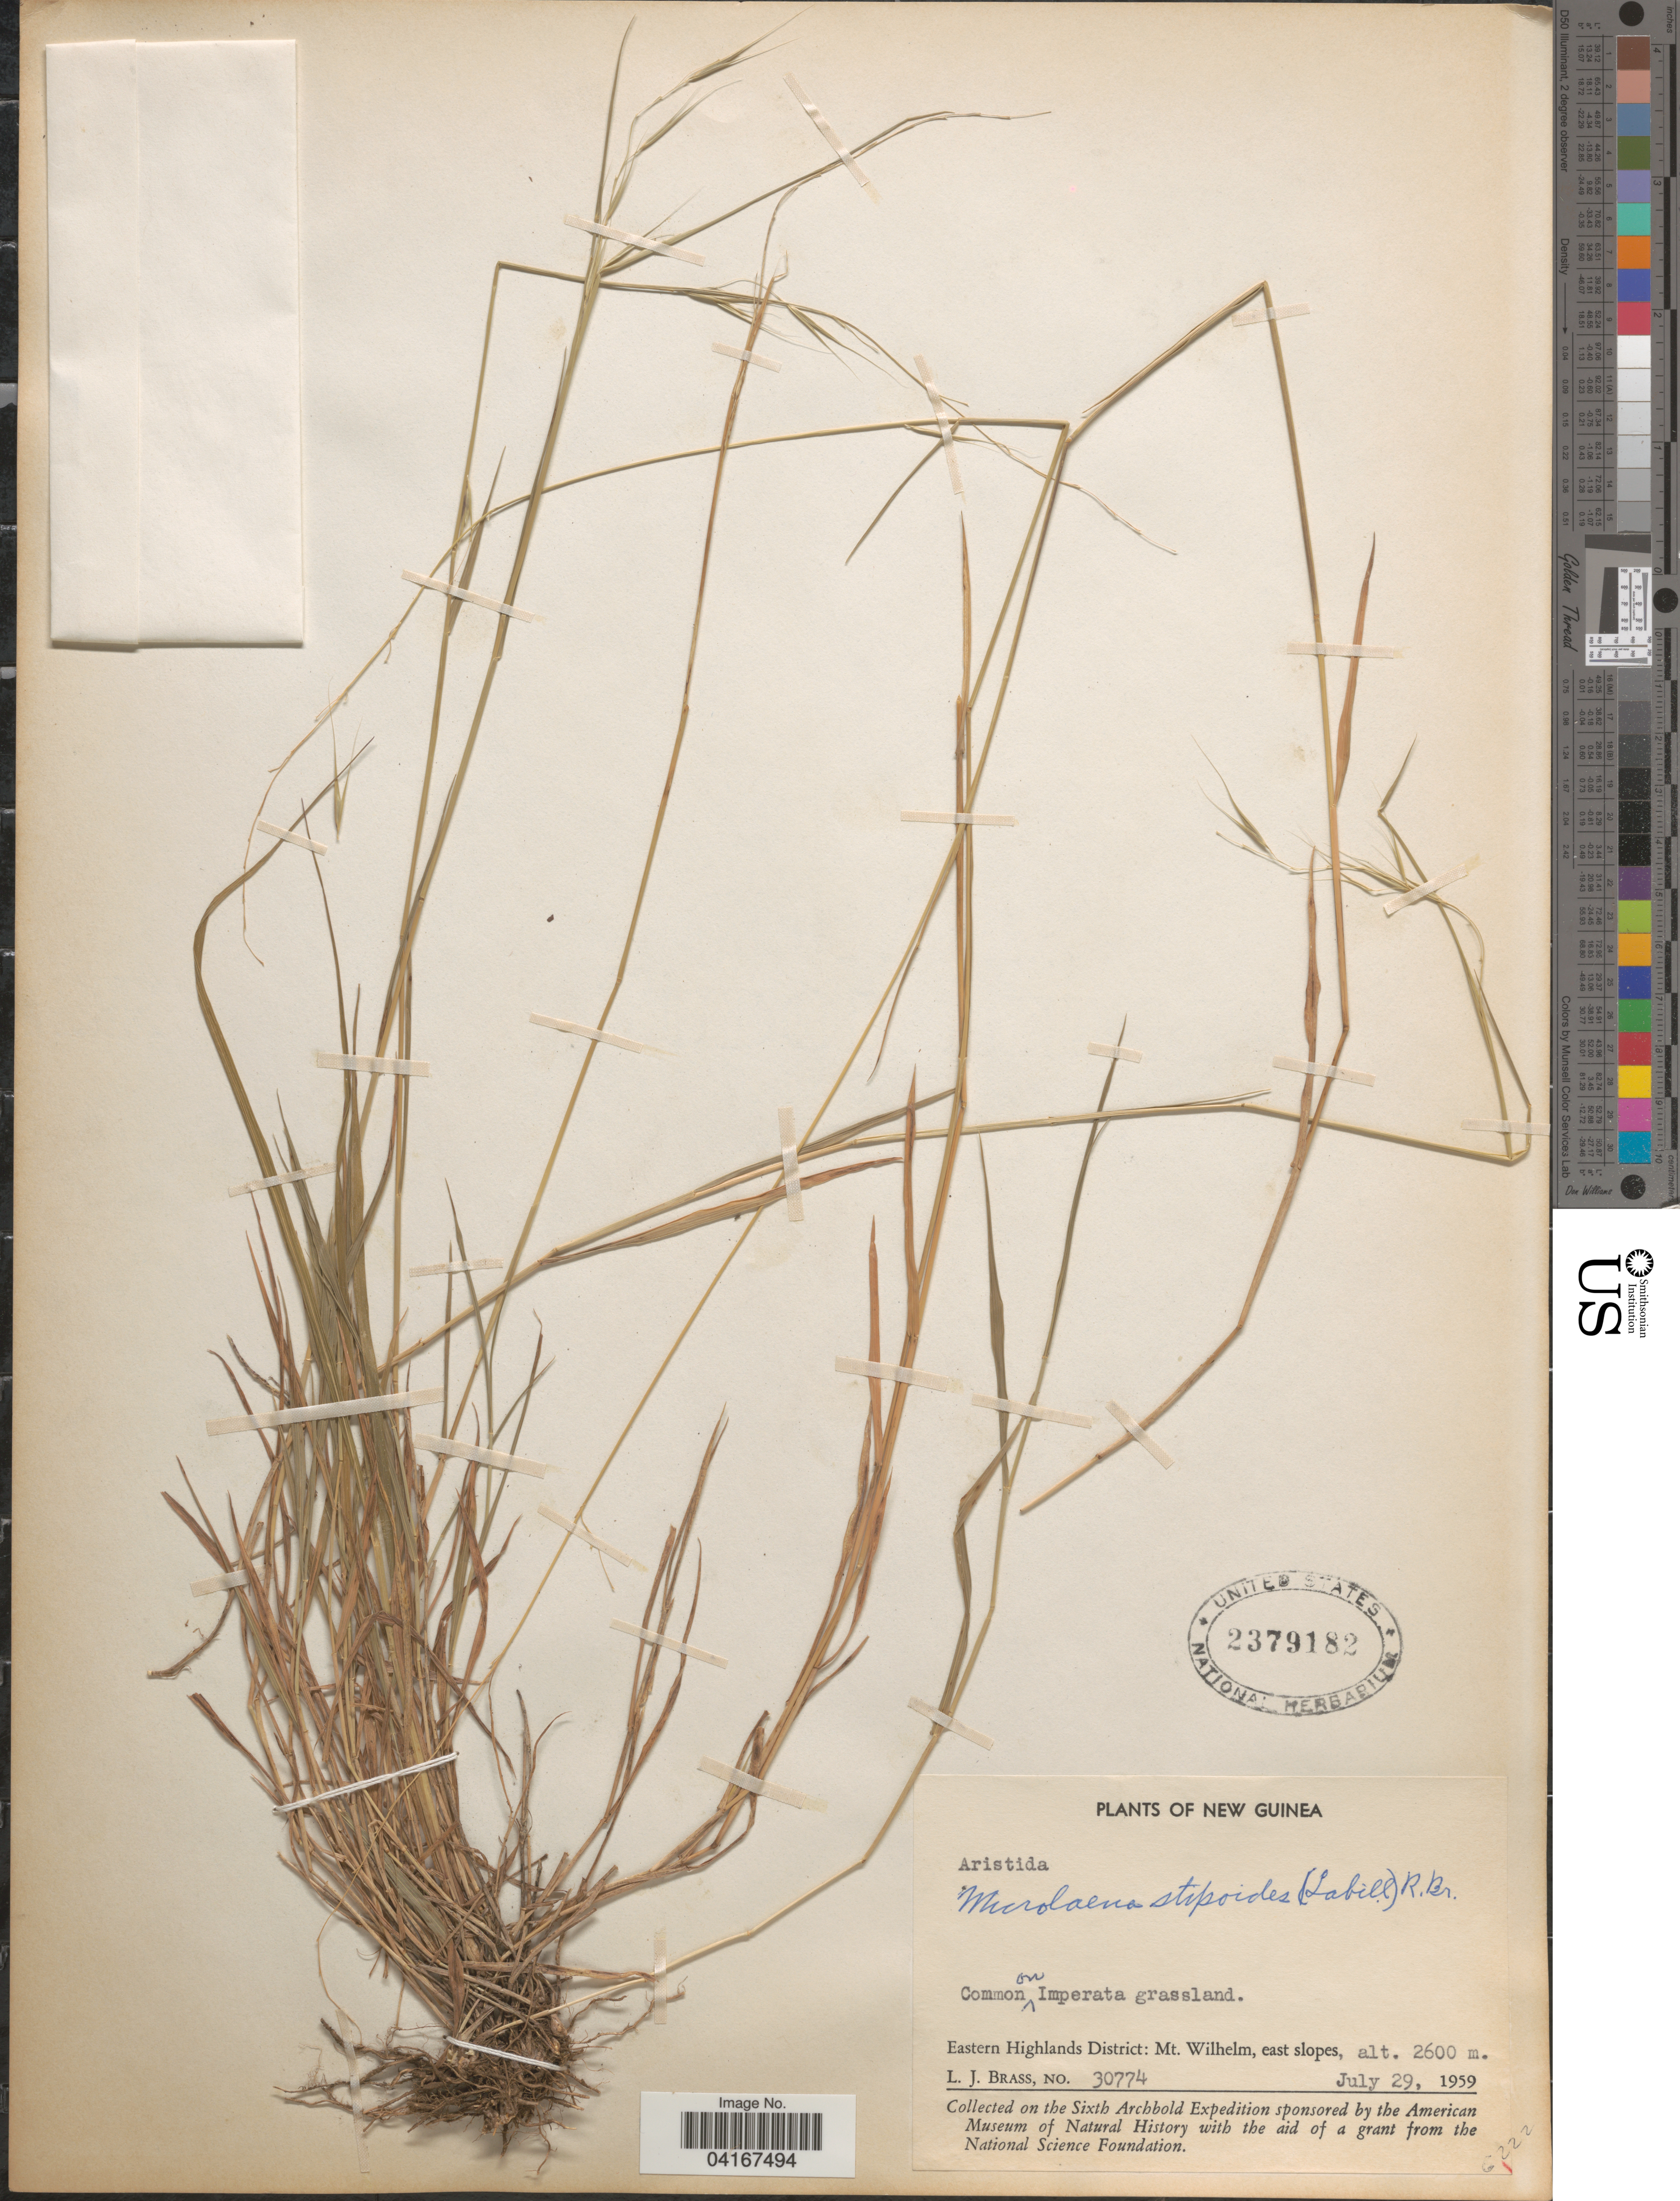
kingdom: Plantae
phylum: Tracheophyta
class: Liliopsida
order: Poales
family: Poaceae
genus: Microlaena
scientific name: Microlaena stipoides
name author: (Labill.) R. Br.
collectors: L. J. Brass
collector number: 30774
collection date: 1959-07-29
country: Papua New Guinea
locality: New Guinea. Eastern Highlands District: Mt. Wilhelm, east slopes. The Sixth Archbold Expedition.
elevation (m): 2600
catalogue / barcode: US 2379182